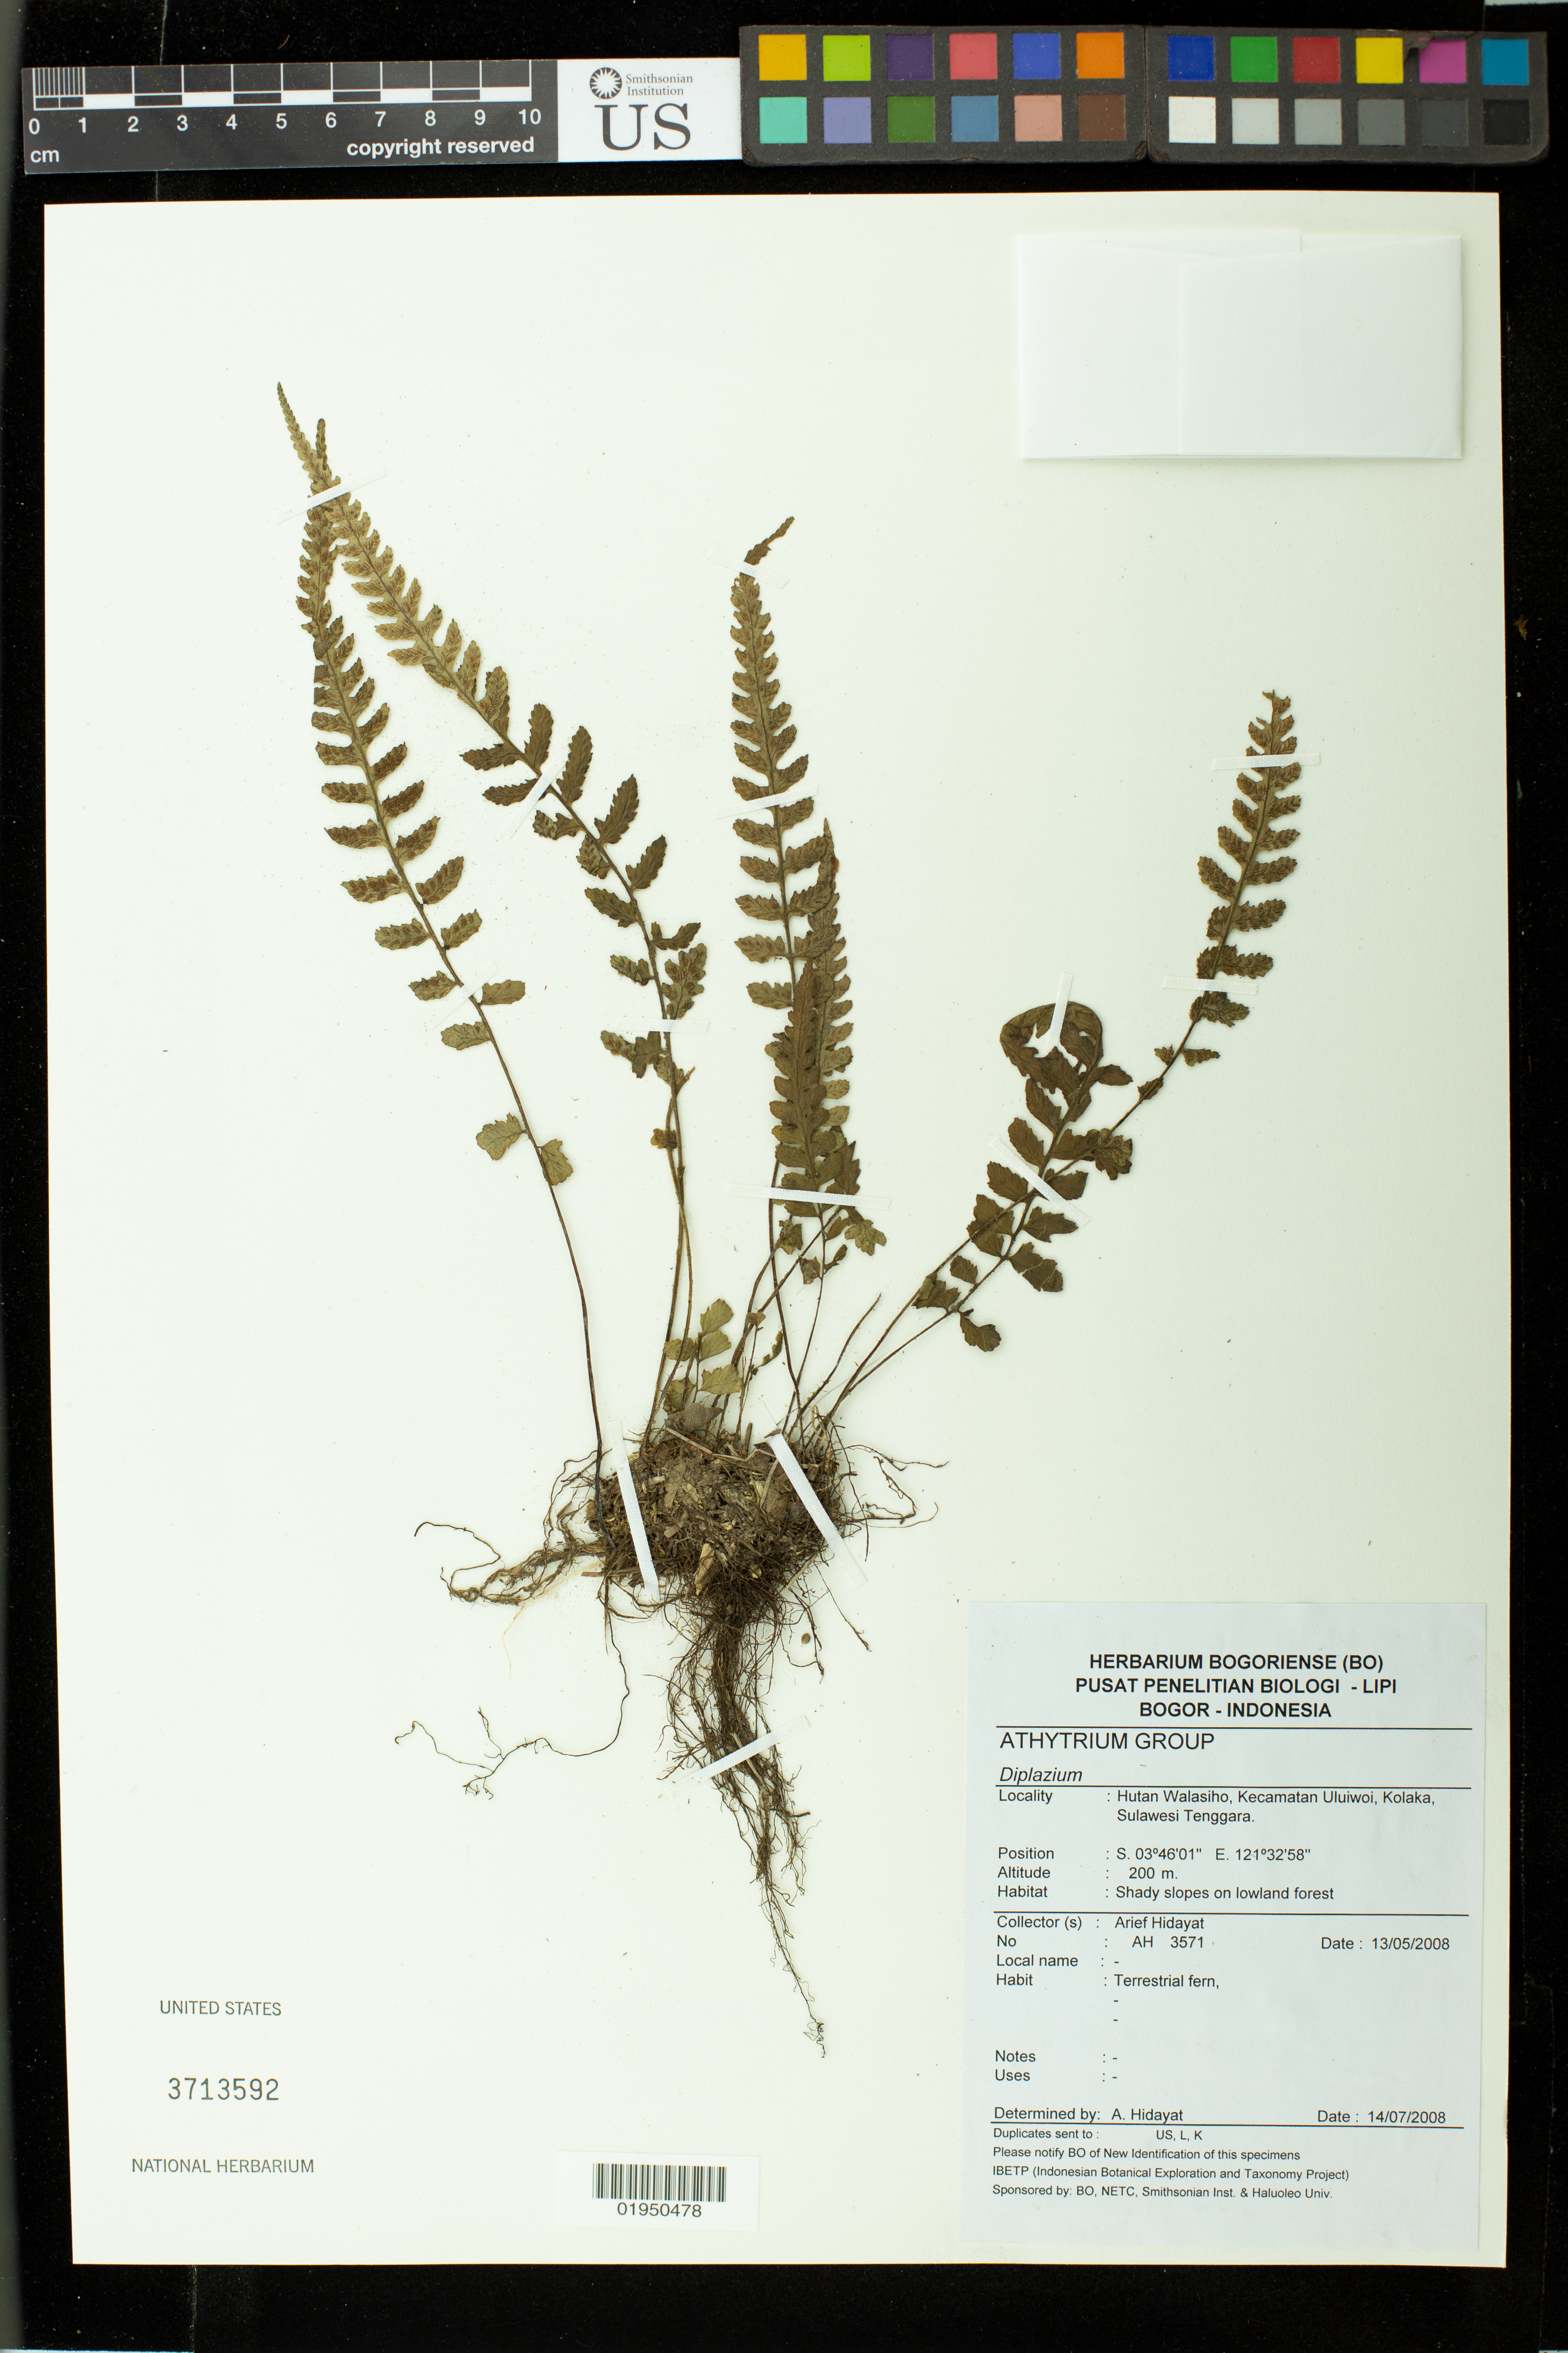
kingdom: Plantae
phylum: Tracheophyta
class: Polypodiopsida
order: Polypodiales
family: Athyriaceae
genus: Diplazium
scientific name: Diplazium sp.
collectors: A. Hidayat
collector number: AH 3571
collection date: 2008-05-13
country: Indonesia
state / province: Sulawesi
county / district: Sulawesi Tenggara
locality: Hutan Walasiho, Kecameatan Uluiwoi, Kolaka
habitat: Shady slopes on lowland forest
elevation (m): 200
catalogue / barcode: US 3713592